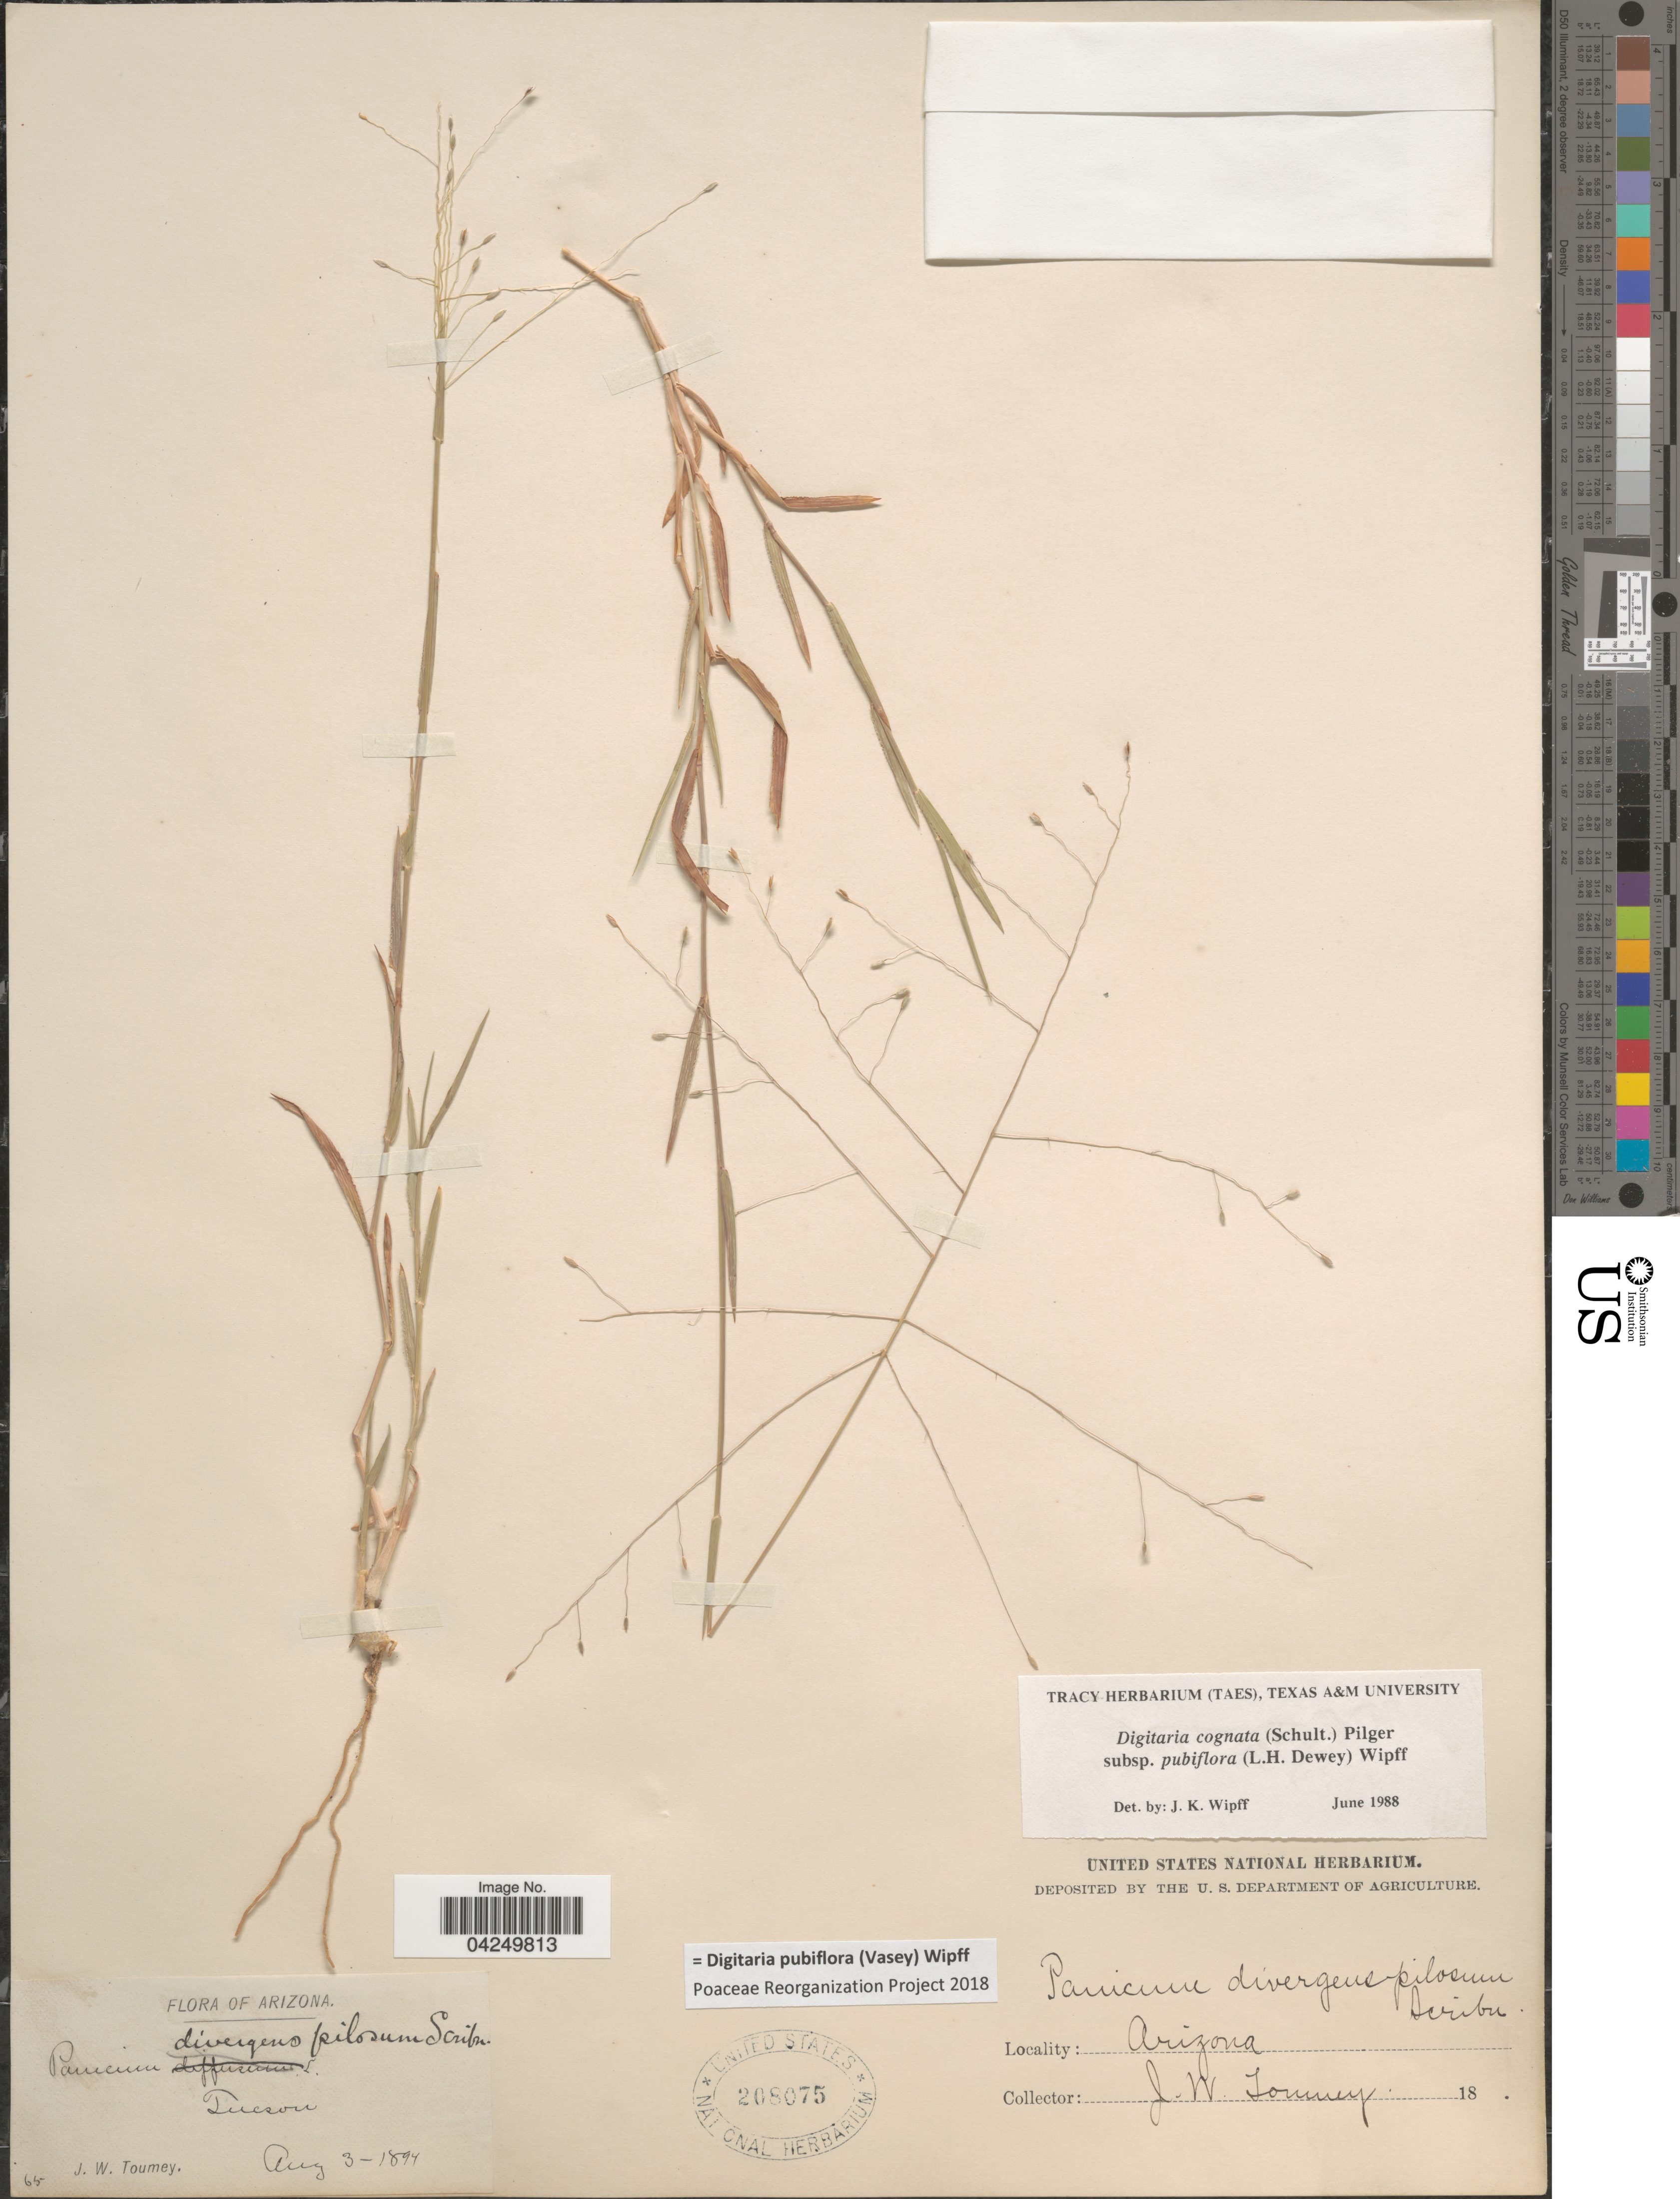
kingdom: Plantae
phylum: Tracheophyta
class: Liliopsida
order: Poales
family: Poaceae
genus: Digitaria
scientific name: Digitaria pubiflora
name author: (Vasey) Wipff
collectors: J. W. Toumey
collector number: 65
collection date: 1894-08-03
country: United States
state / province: Arizona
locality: Tucson.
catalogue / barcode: US 208075